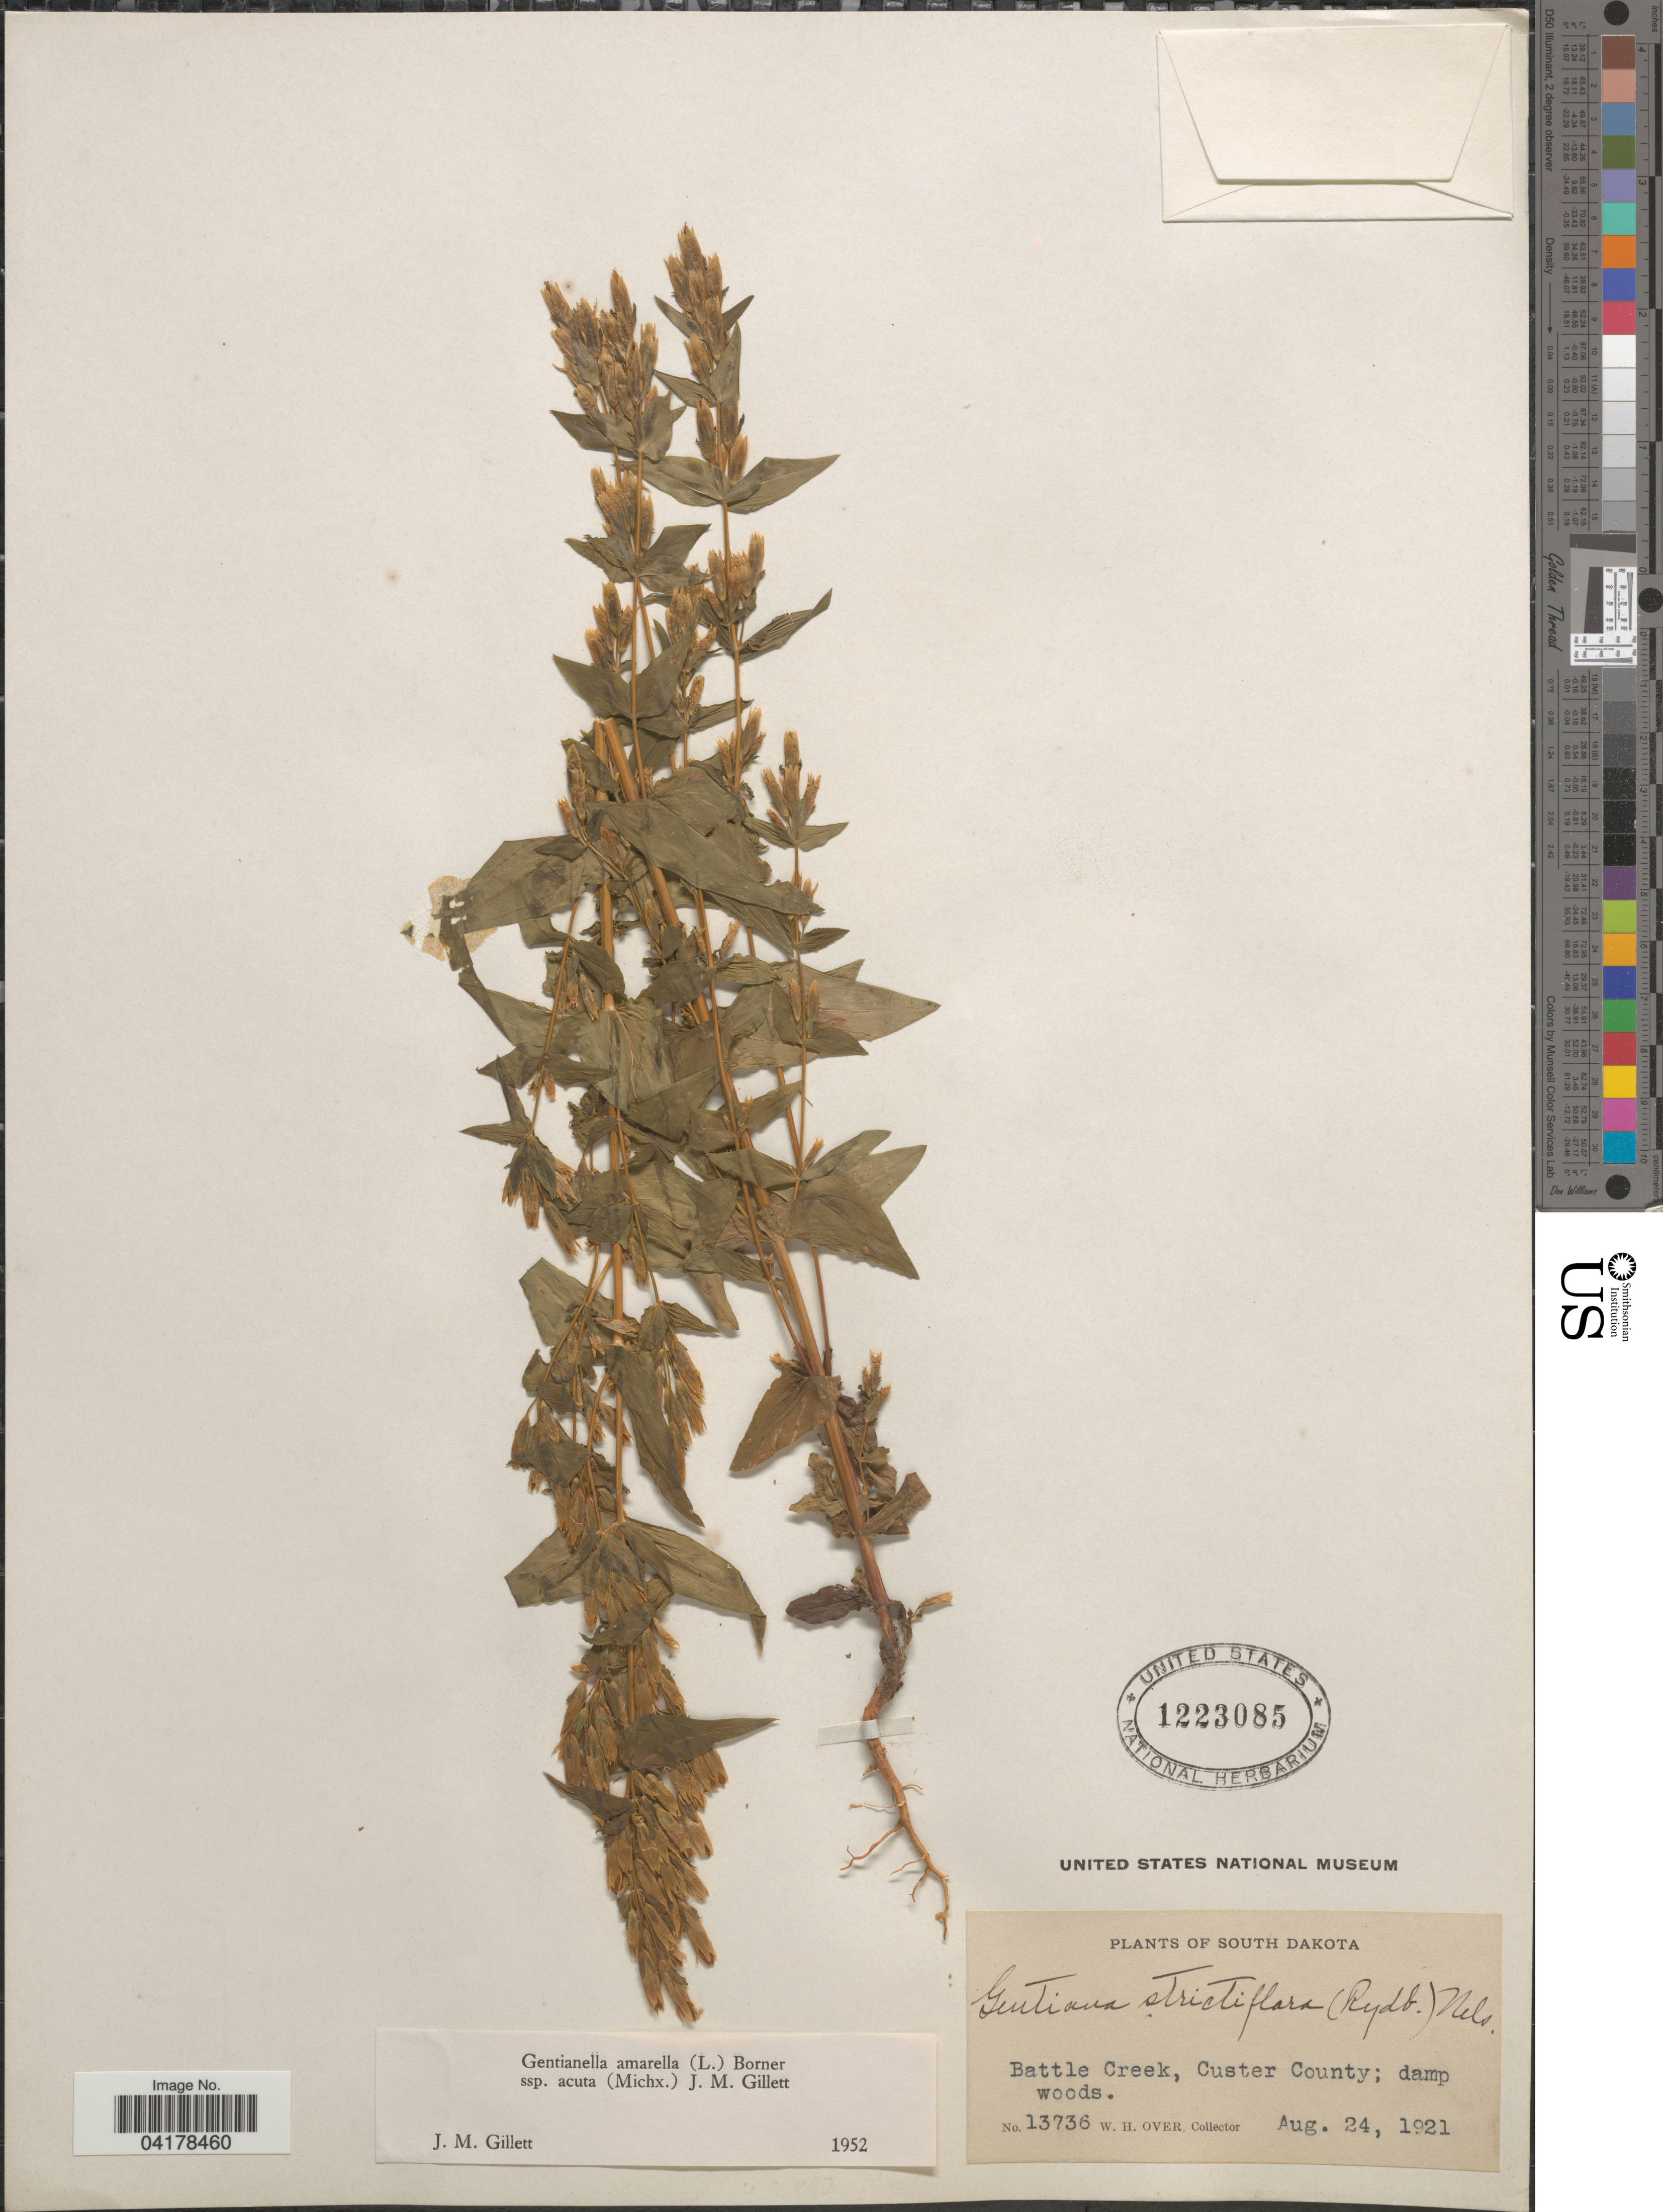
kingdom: Plantae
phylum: Tracheophyta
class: Magnoliopsida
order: Gentianales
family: Gentianaceae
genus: Gentianella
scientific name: Gentianella amarella subsp. acuta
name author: (Michx.) J.M. Gillett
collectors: W. Over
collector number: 13736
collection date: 1921-08-24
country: United States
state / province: South Dakota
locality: Battle Creek, Custer County.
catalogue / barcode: US 1223085